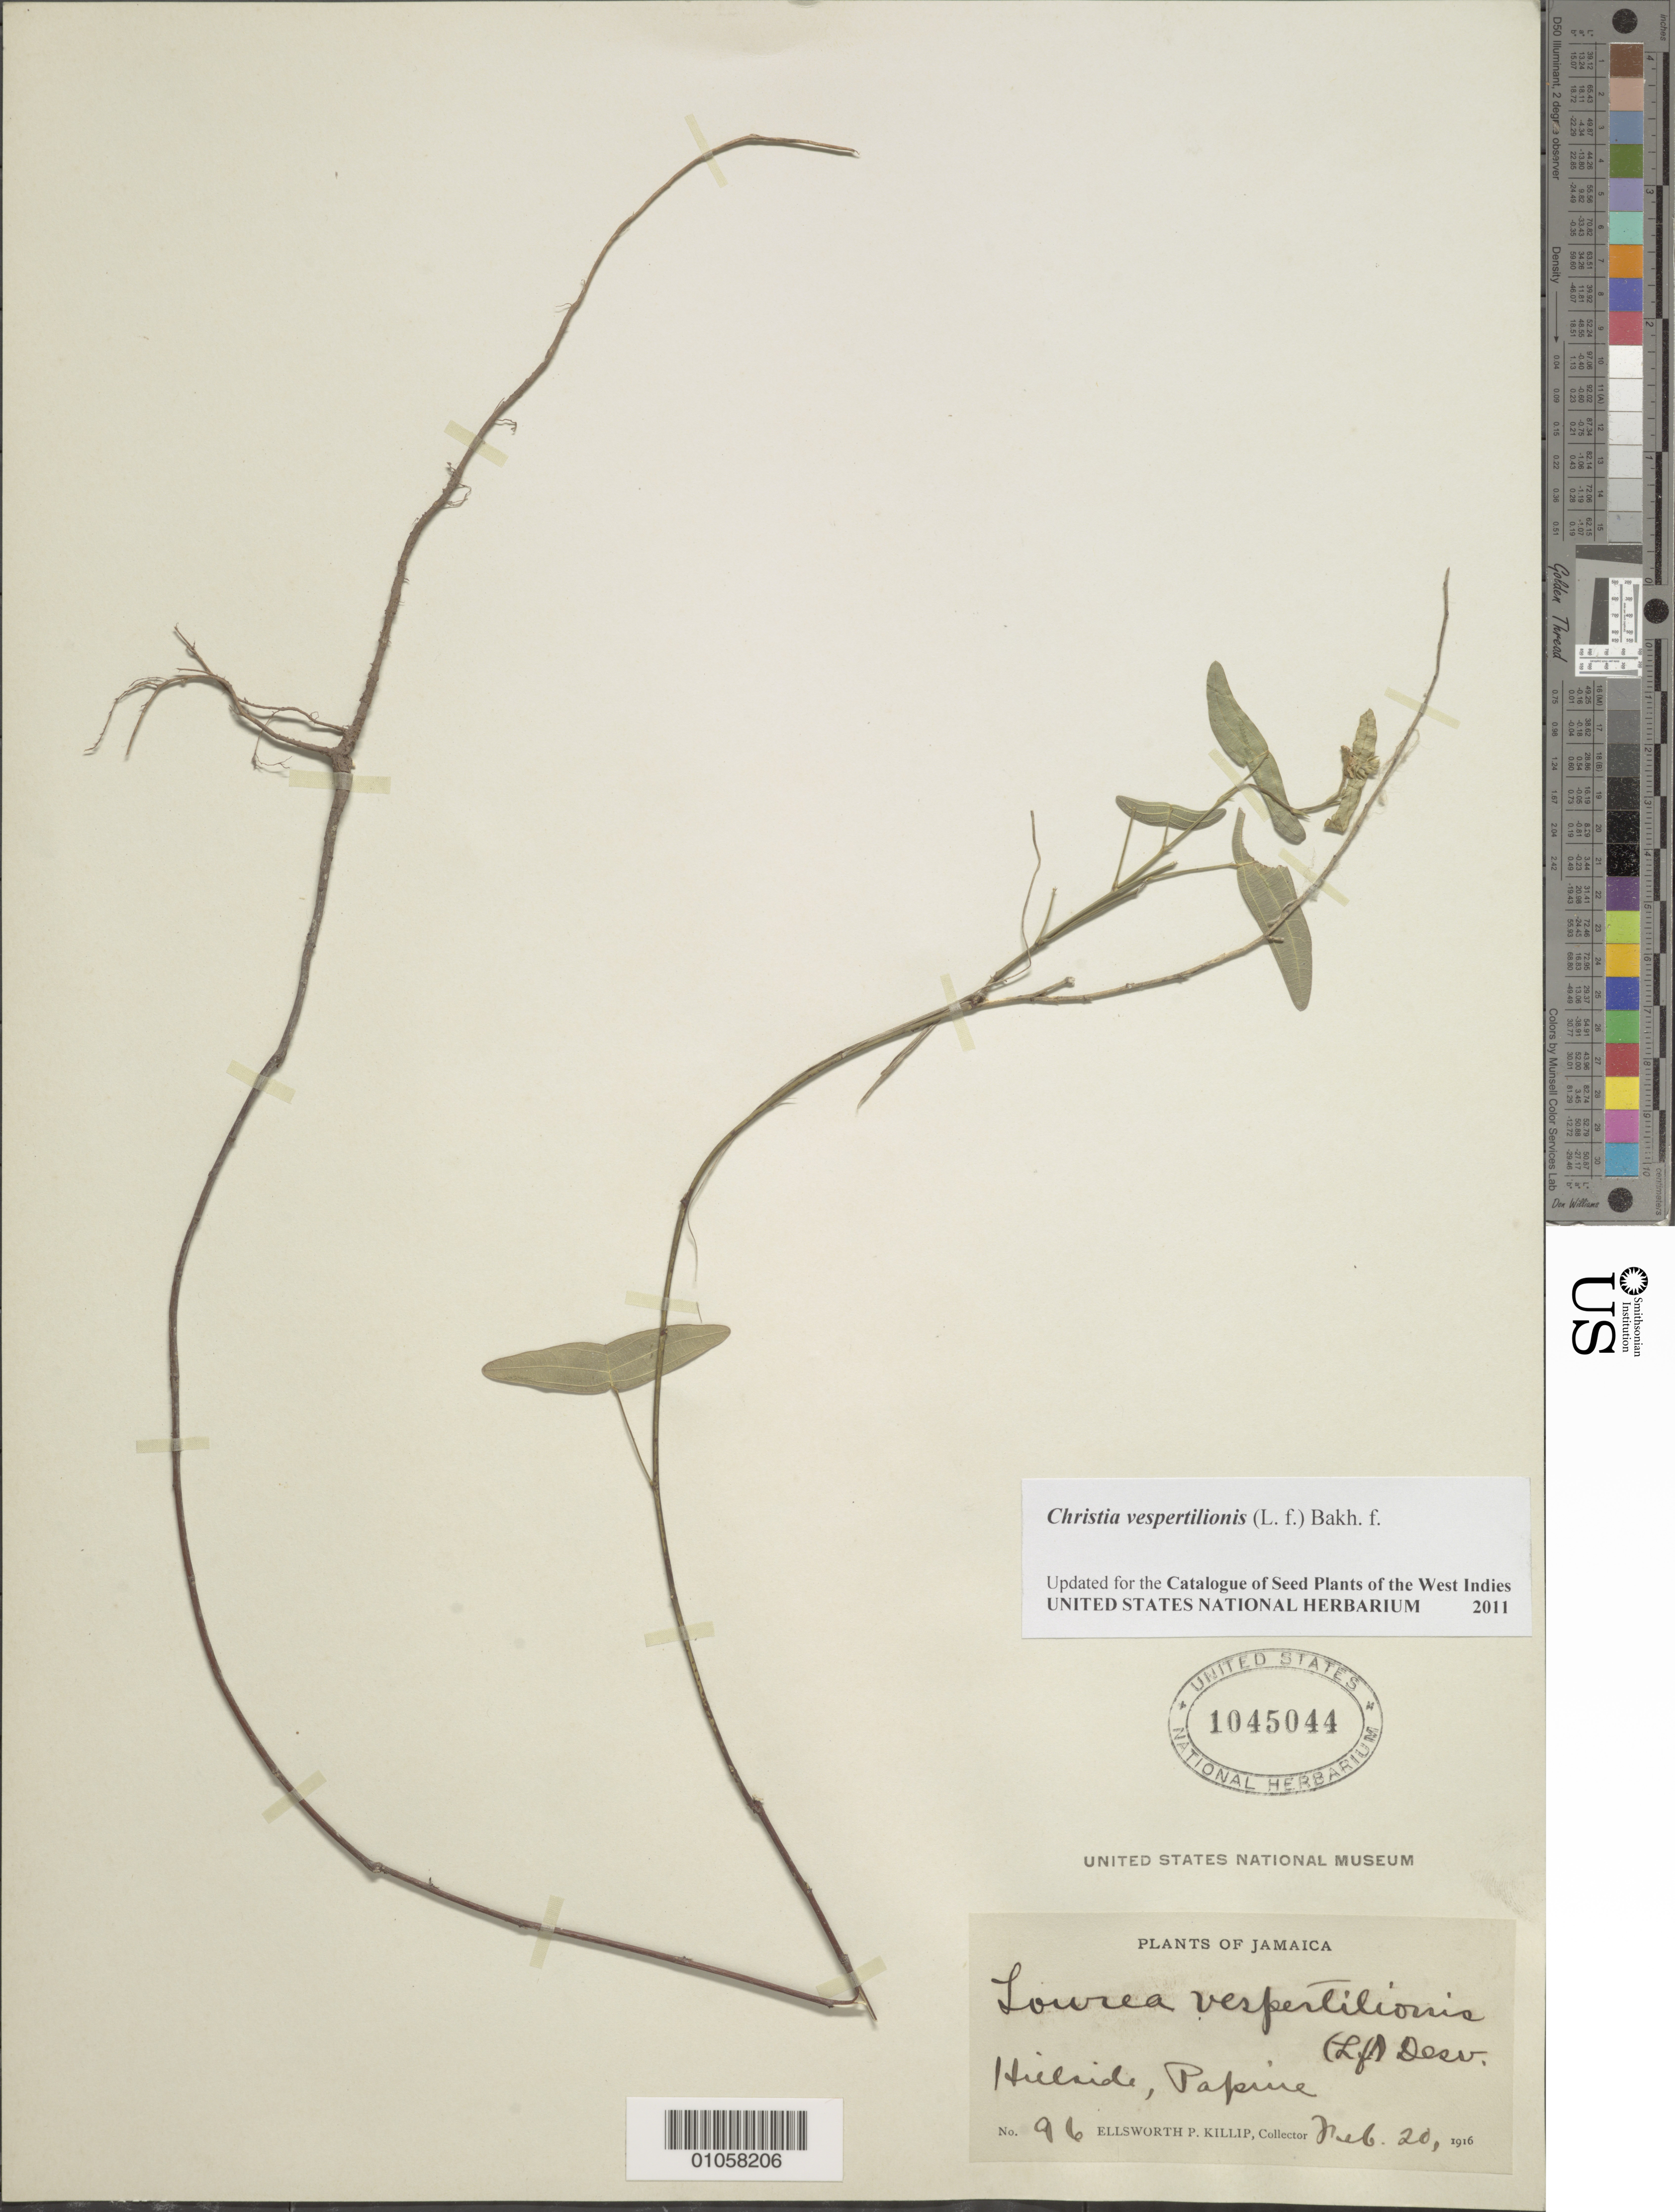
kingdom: Plantae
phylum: Tracheophyta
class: Magnoliopsida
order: Fabales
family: Fabaceae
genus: Christia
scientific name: Christia vespertilionis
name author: (L. f.) Bakh. f.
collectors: E. P. Killip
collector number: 96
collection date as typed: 20 Feb 1916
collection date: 1916-02-20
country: Jamaica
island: Jamaica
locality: Papine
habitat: Hillside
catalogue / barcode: US 1045044